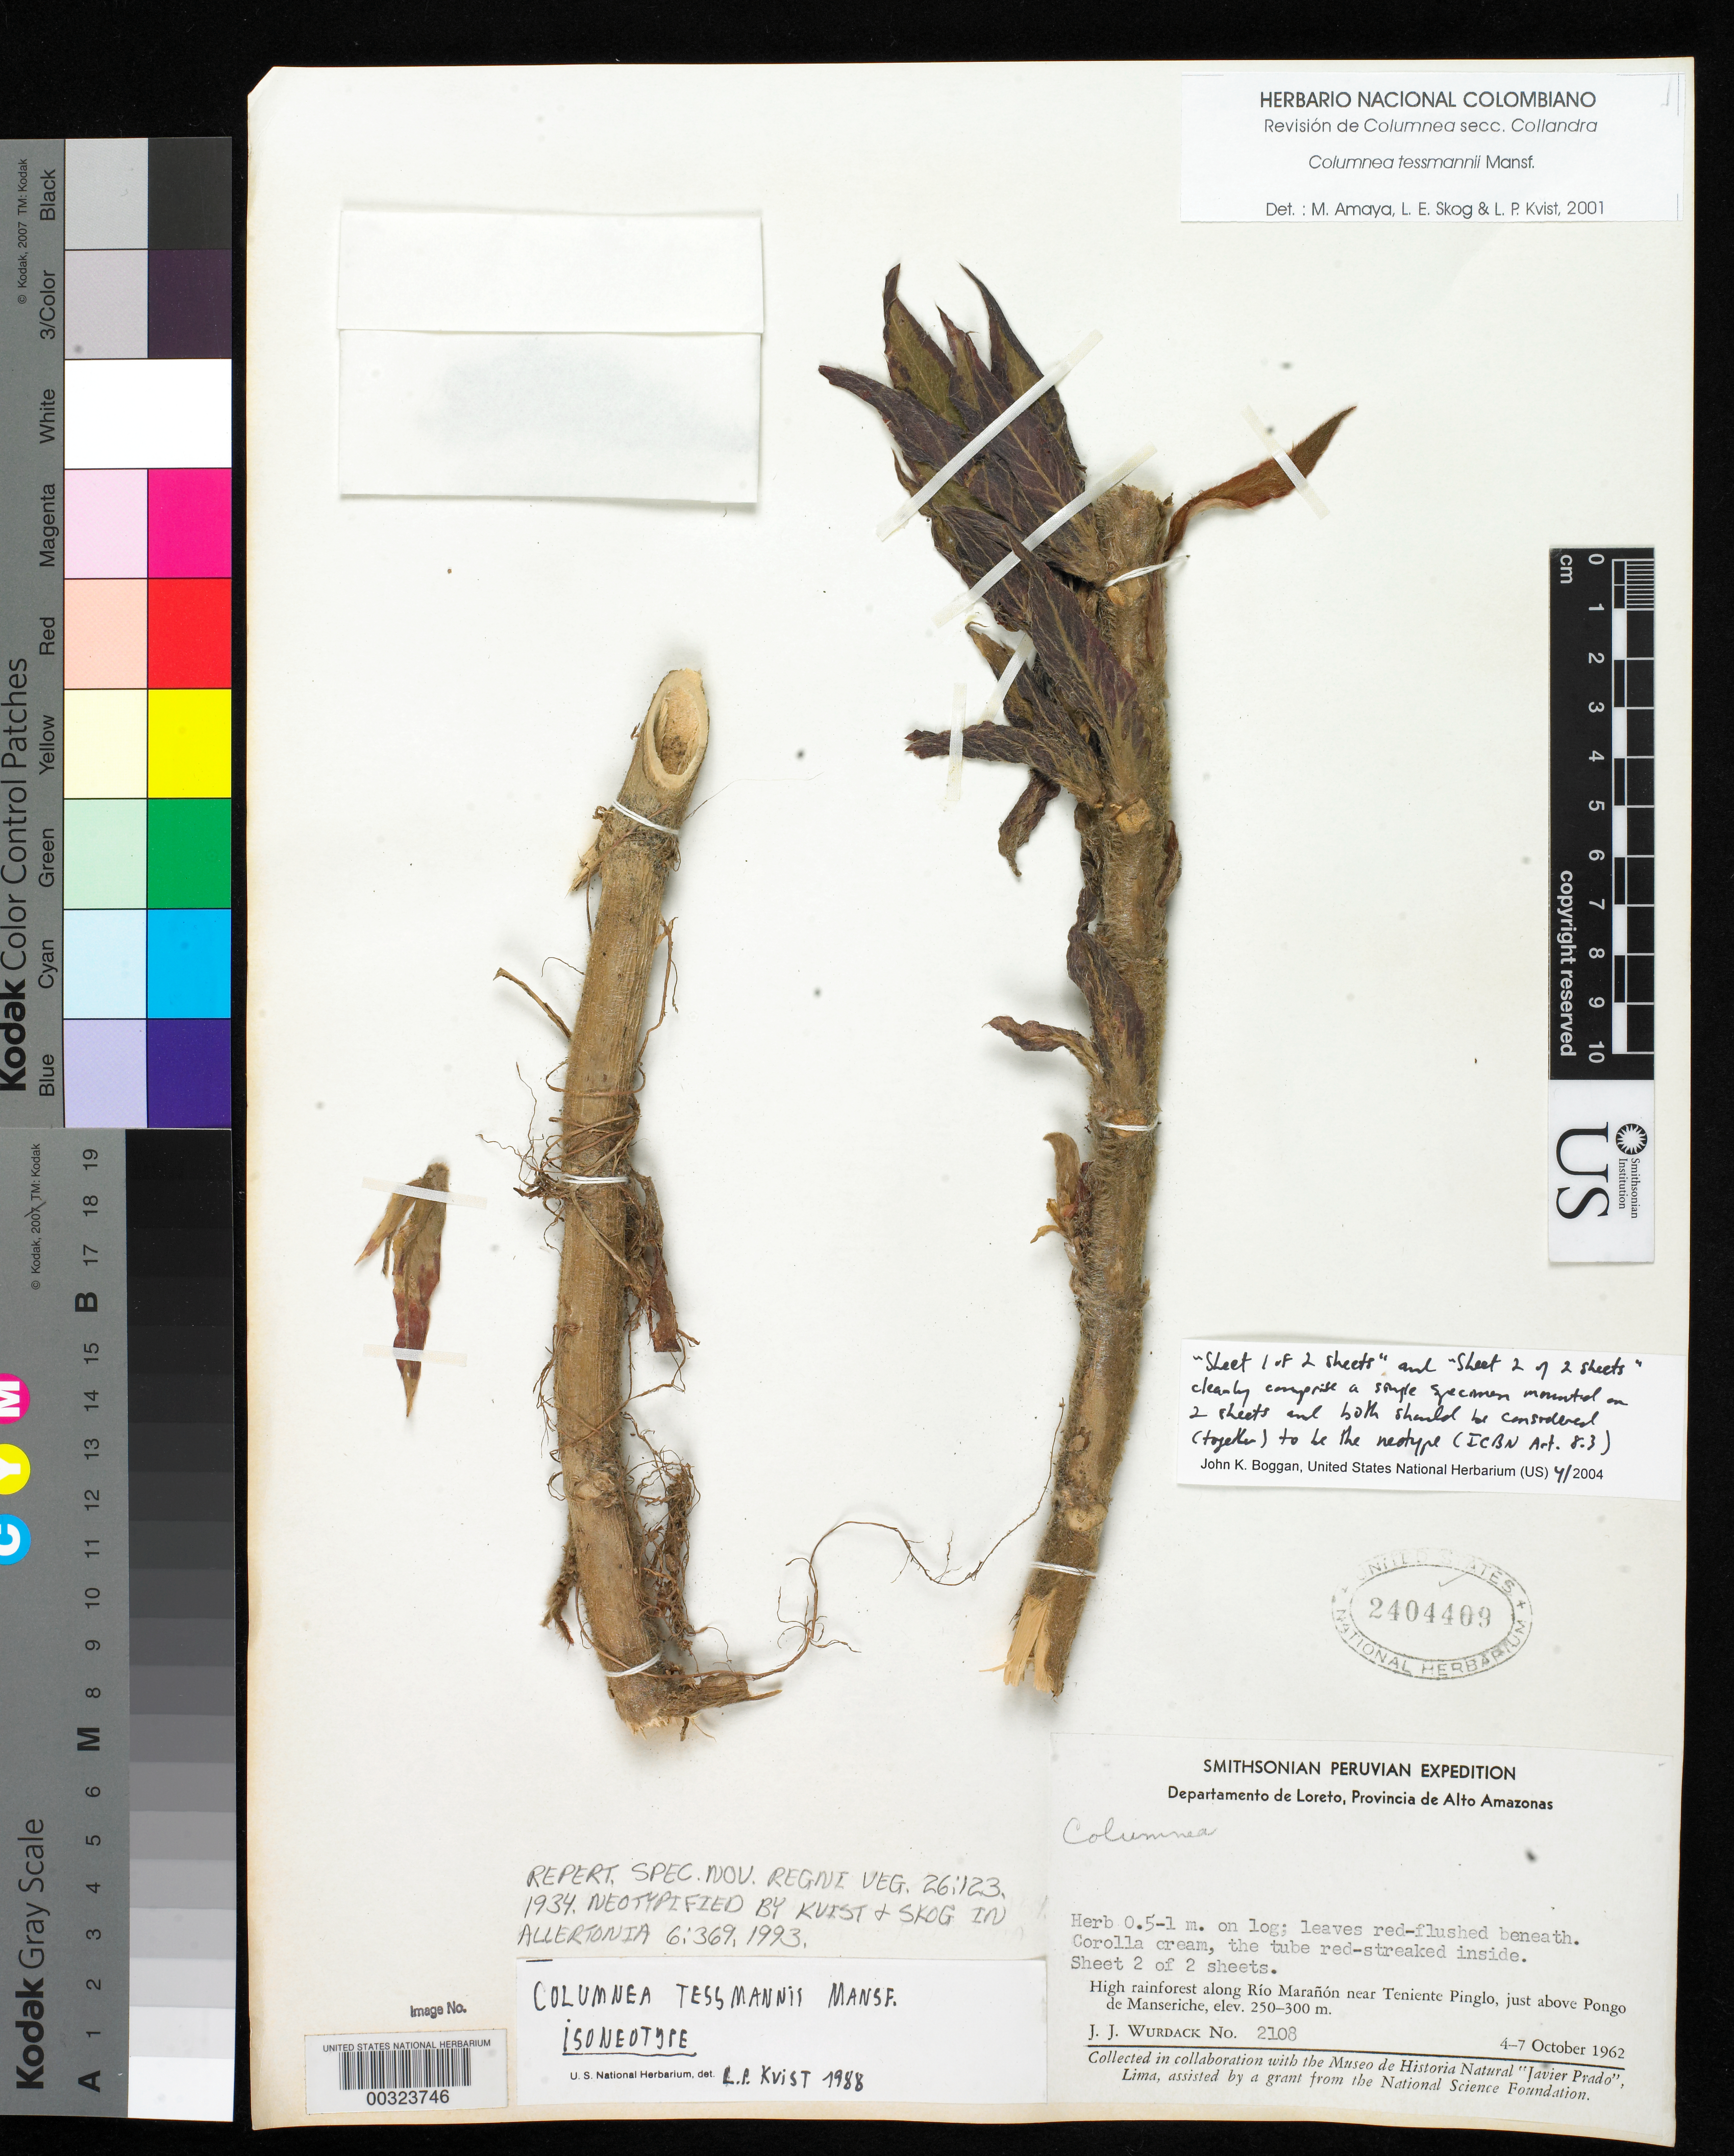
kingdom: Plantae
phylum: Tracheophyta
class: Magnoliopsida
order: Lamiales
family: Gesneriaceae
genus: Columnea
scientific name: Columnea tessmannii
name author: Mansf.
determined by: Amaya-Márquez, M.; Skog, Laurence E.; Kvist, L. P.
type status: Neotype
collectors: J. J. Wurdack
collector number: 2108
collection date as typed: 04 Oct 1962 to 07 Oct 1962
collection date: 1962-10-04/1962-10-07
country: Peru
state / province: Loreto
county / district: Alto Amazonas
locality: Along Rio Marañón near Teniente Pinglo, just above Pongo de Manseriche.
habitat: High rainforest.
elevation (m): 250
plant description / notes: Annotated and published as "isoneotype" but should be considered second of two sheets comprising the neotype (ICBN Art. 8.3); "Sheet 2 of 2 sheets."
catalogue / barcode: US 2404409